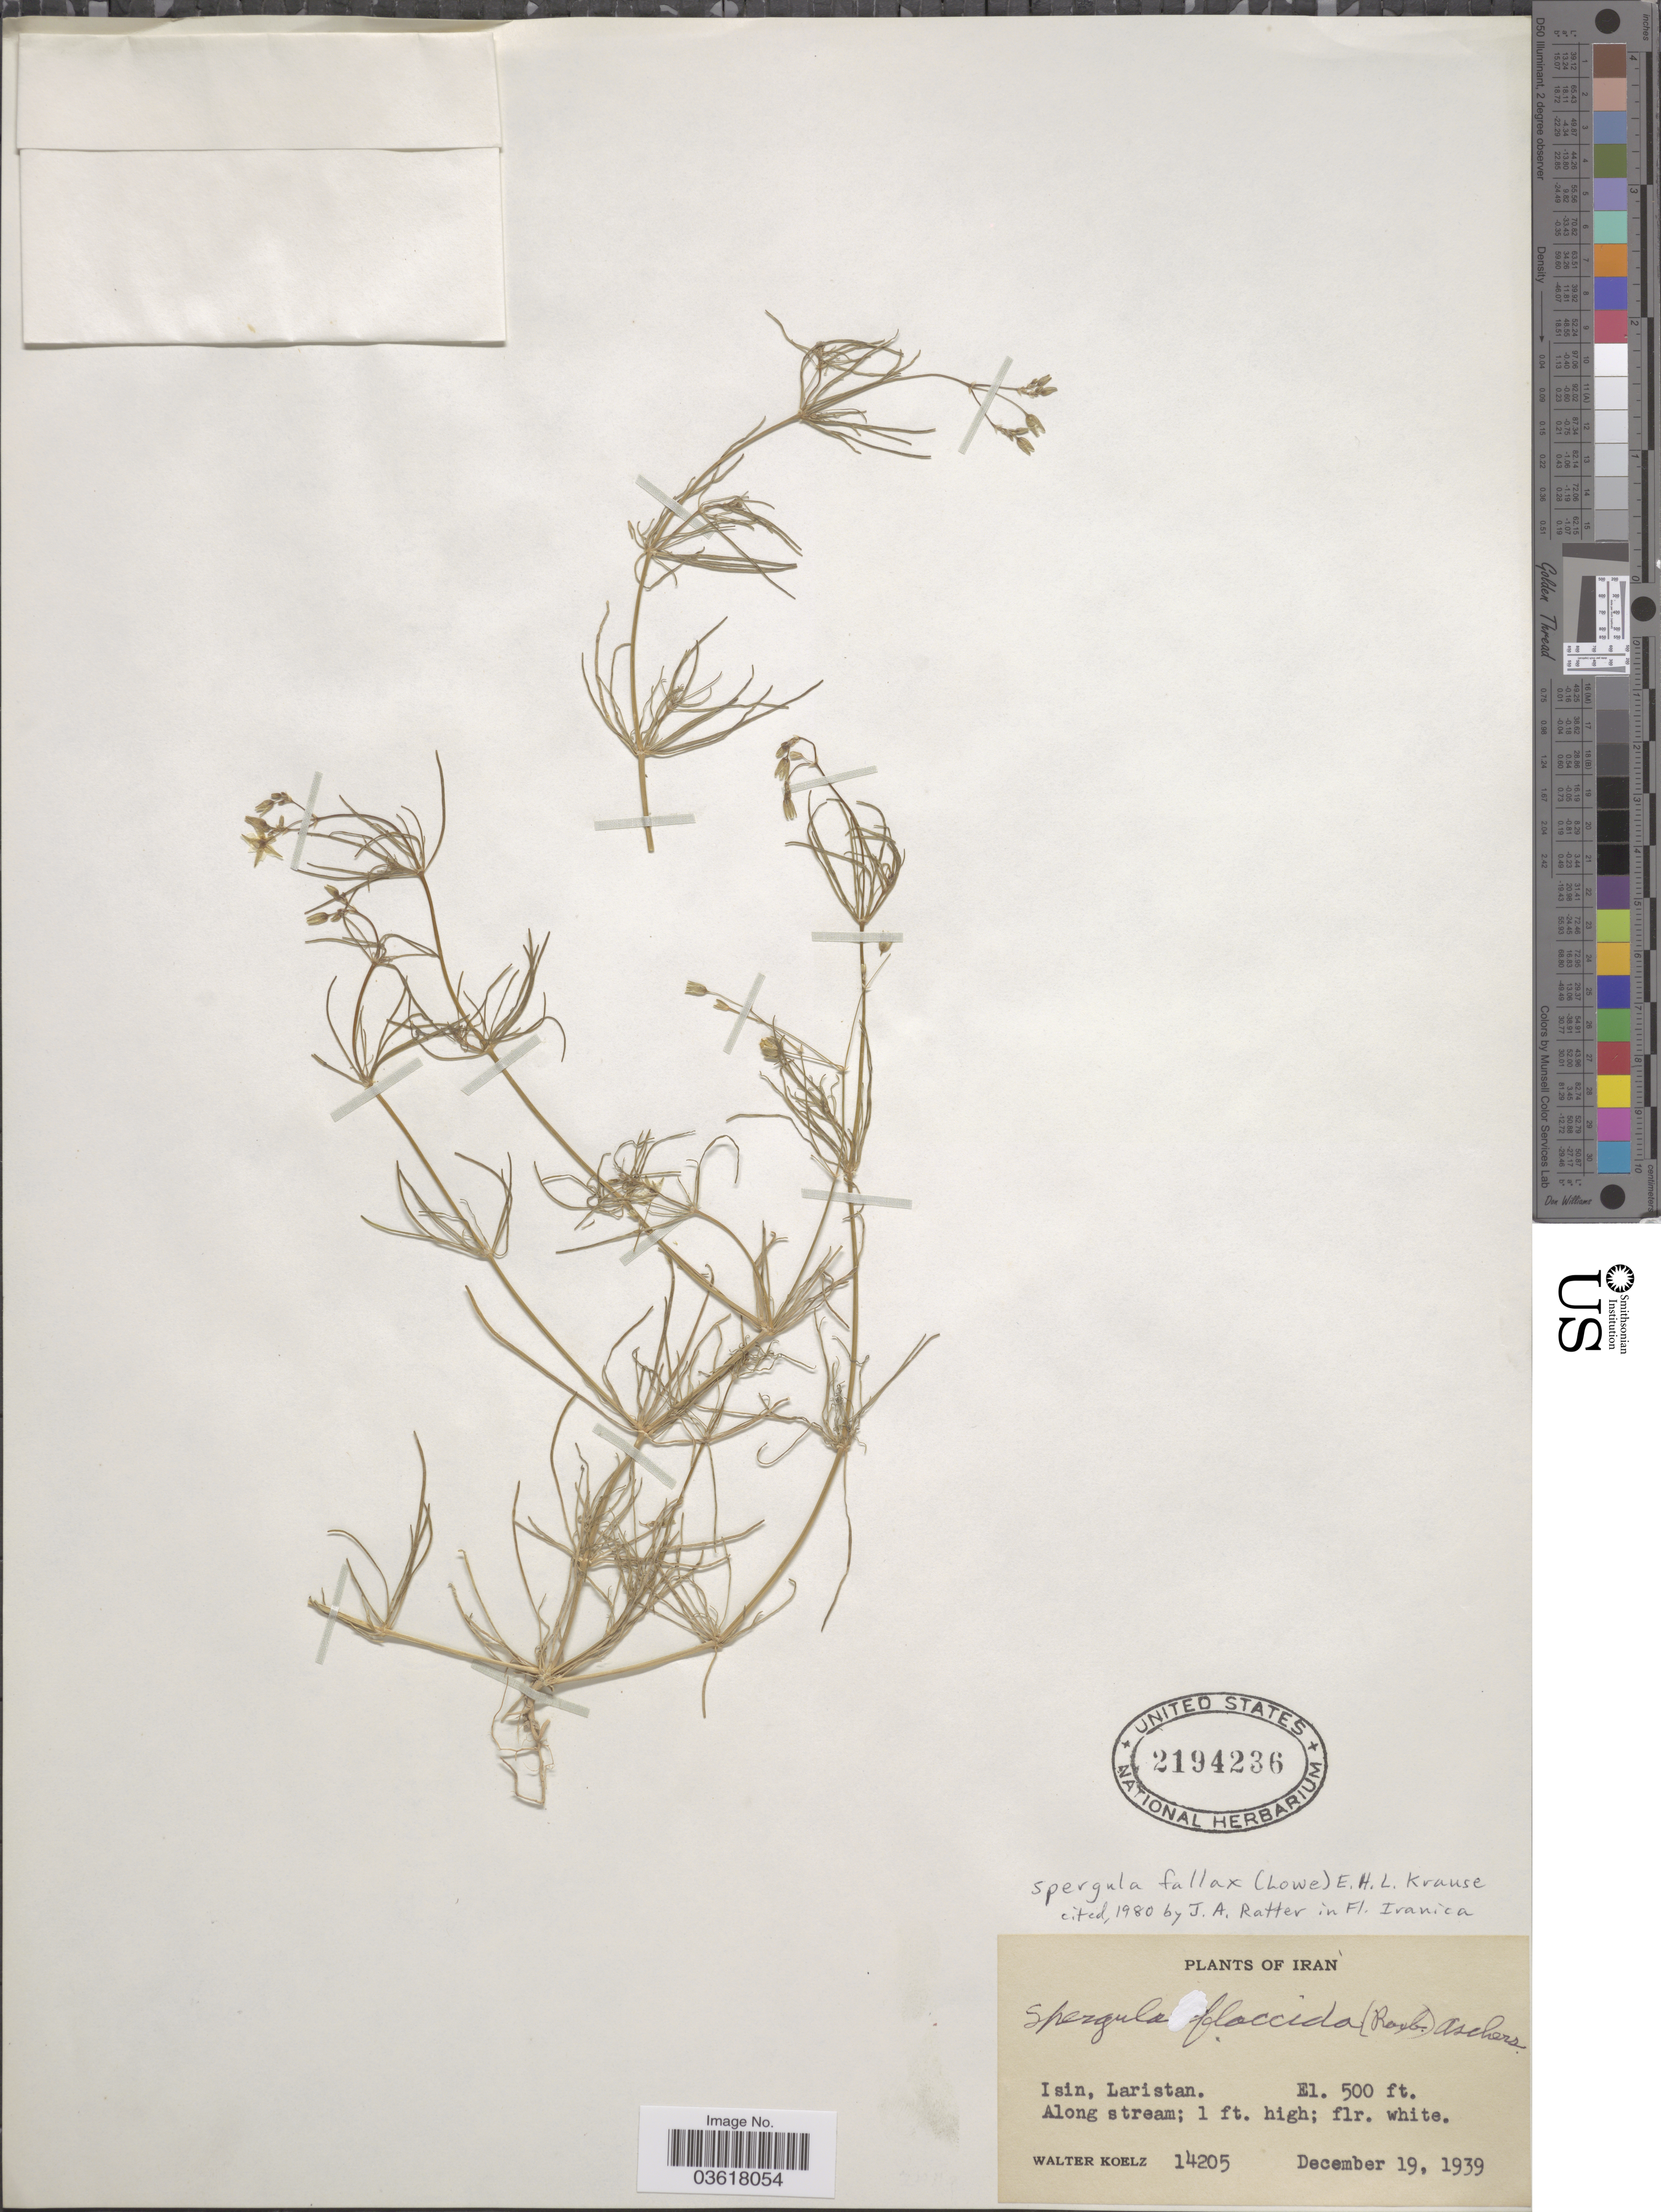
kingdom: Plantae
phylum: Tracheophyta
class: Magnoliopsida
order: Caryophyllales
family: Caryophyllaceae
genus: Spergula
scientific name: Spergula fallax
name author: (Lowe) E.H.L. Krause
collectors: W. N. Koelz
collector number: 14205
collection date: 1939-12-19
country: Iran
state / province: Hormozgan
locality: Isin.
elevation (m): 152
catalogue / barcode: US 2194236